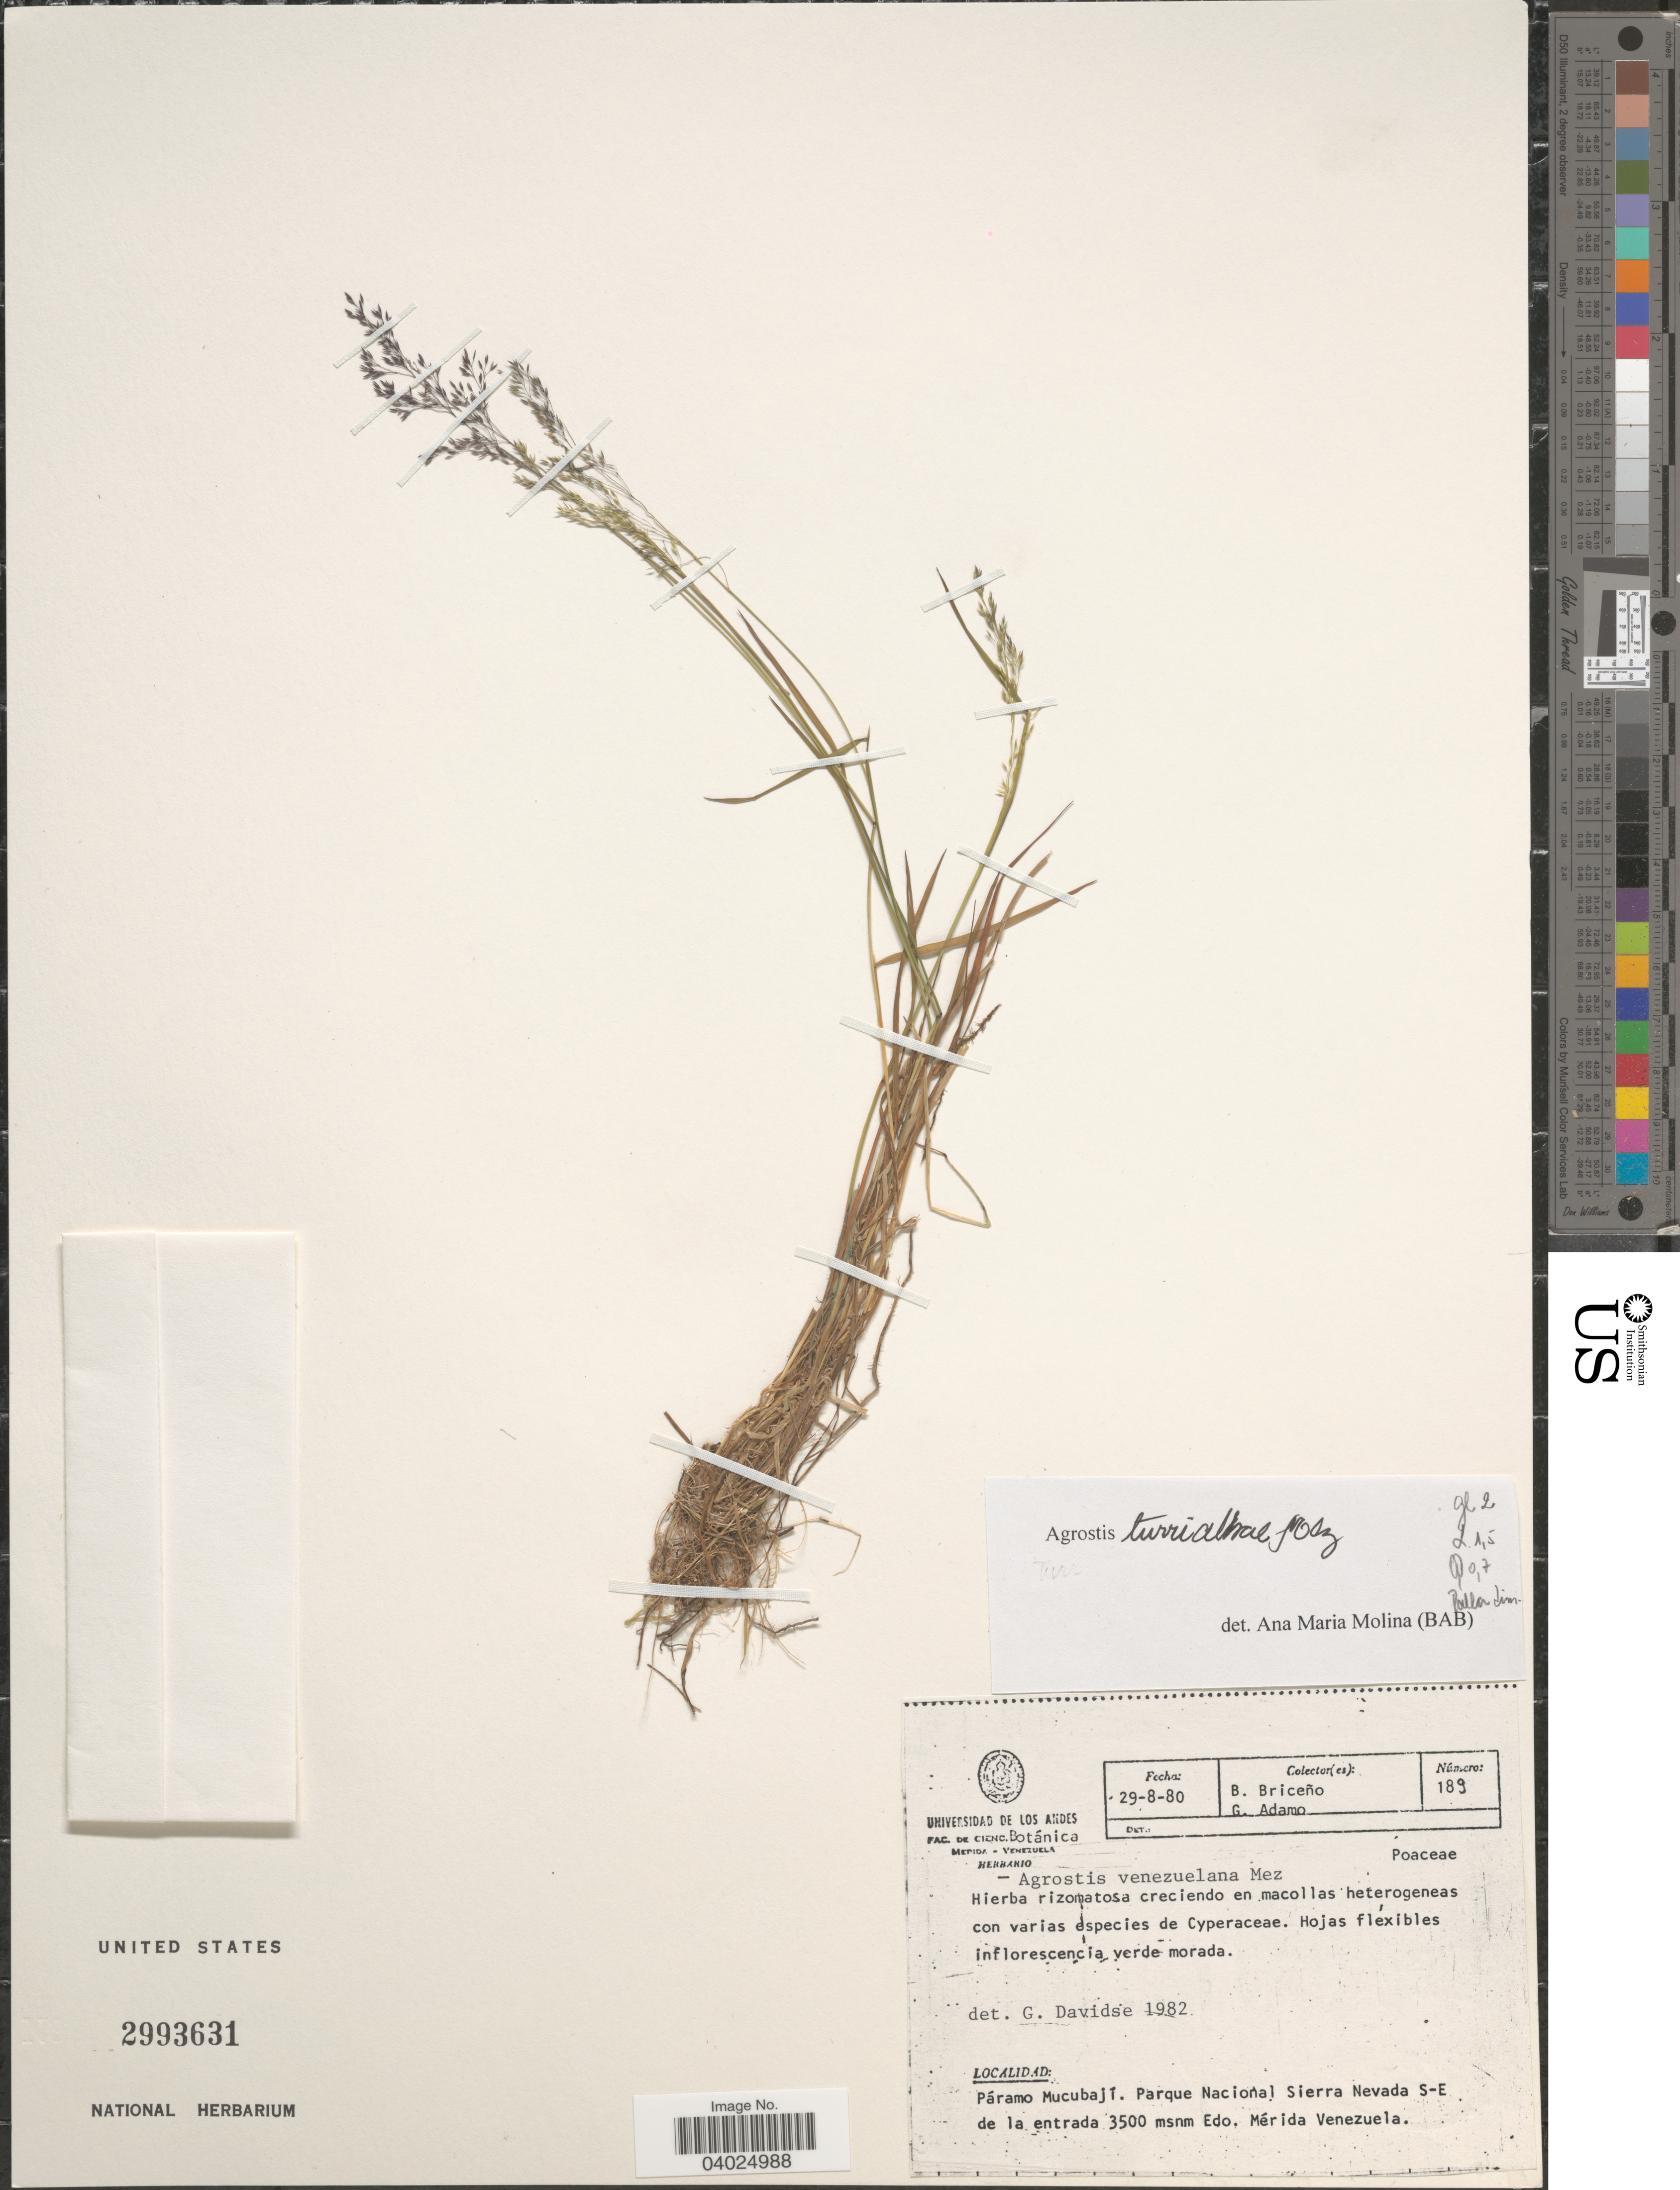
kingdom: Plantae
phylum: Tracheophyta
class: Liliopsida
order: Poales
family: Poaceae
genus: Agrostis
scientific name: Agrostis turrialbae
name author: Mez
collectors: B. Briceño & G. Adamo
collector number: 189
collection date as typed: Transcribed d/m/y: 29/8/80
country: Venezuela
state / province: Merida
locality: Páramo Mucubají. Parque Nacional Sierra Nevada S-E de la entrada.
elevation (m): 3500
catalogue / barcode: US 2993631